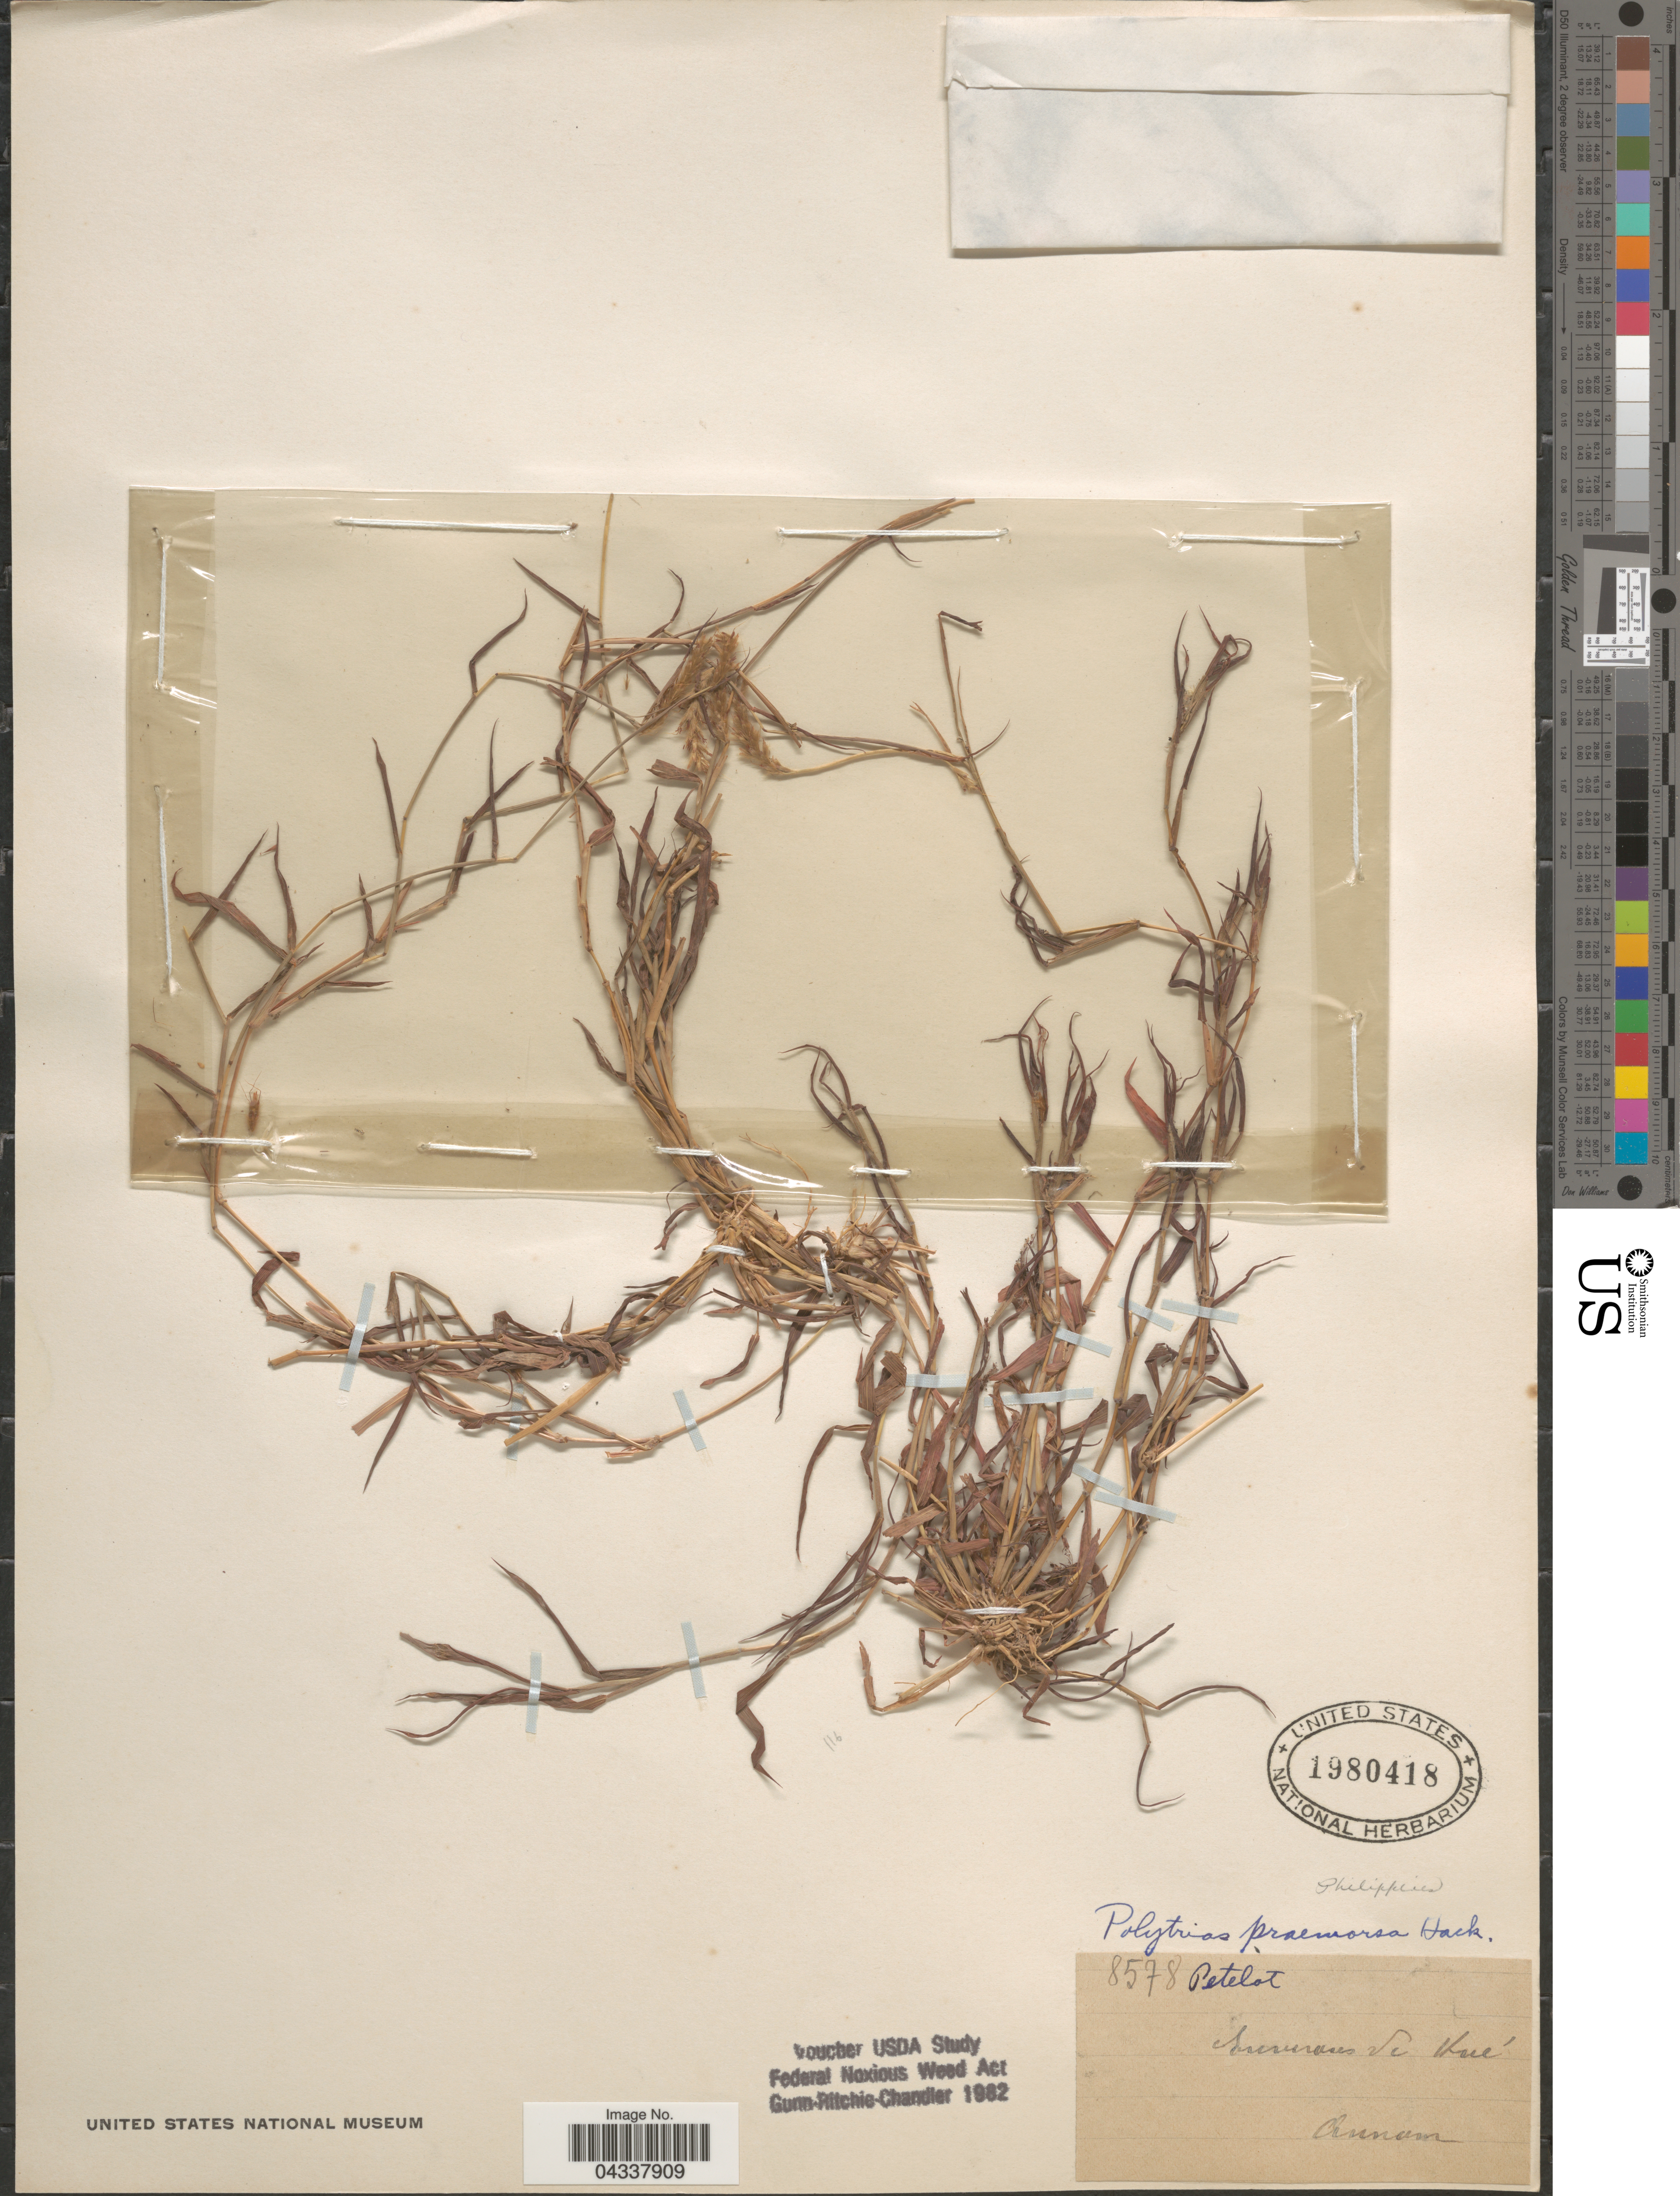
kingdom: Plantae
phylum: Tracheophyta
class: Liliopsida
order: Poales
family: Poaceae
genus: Polytrias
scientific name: Polytrias indica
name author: (Houtt.) Veldkamp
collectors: Pételot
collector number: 8578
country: Vietnam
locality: Environs de Hué. Annam.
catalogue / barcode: US 1980418